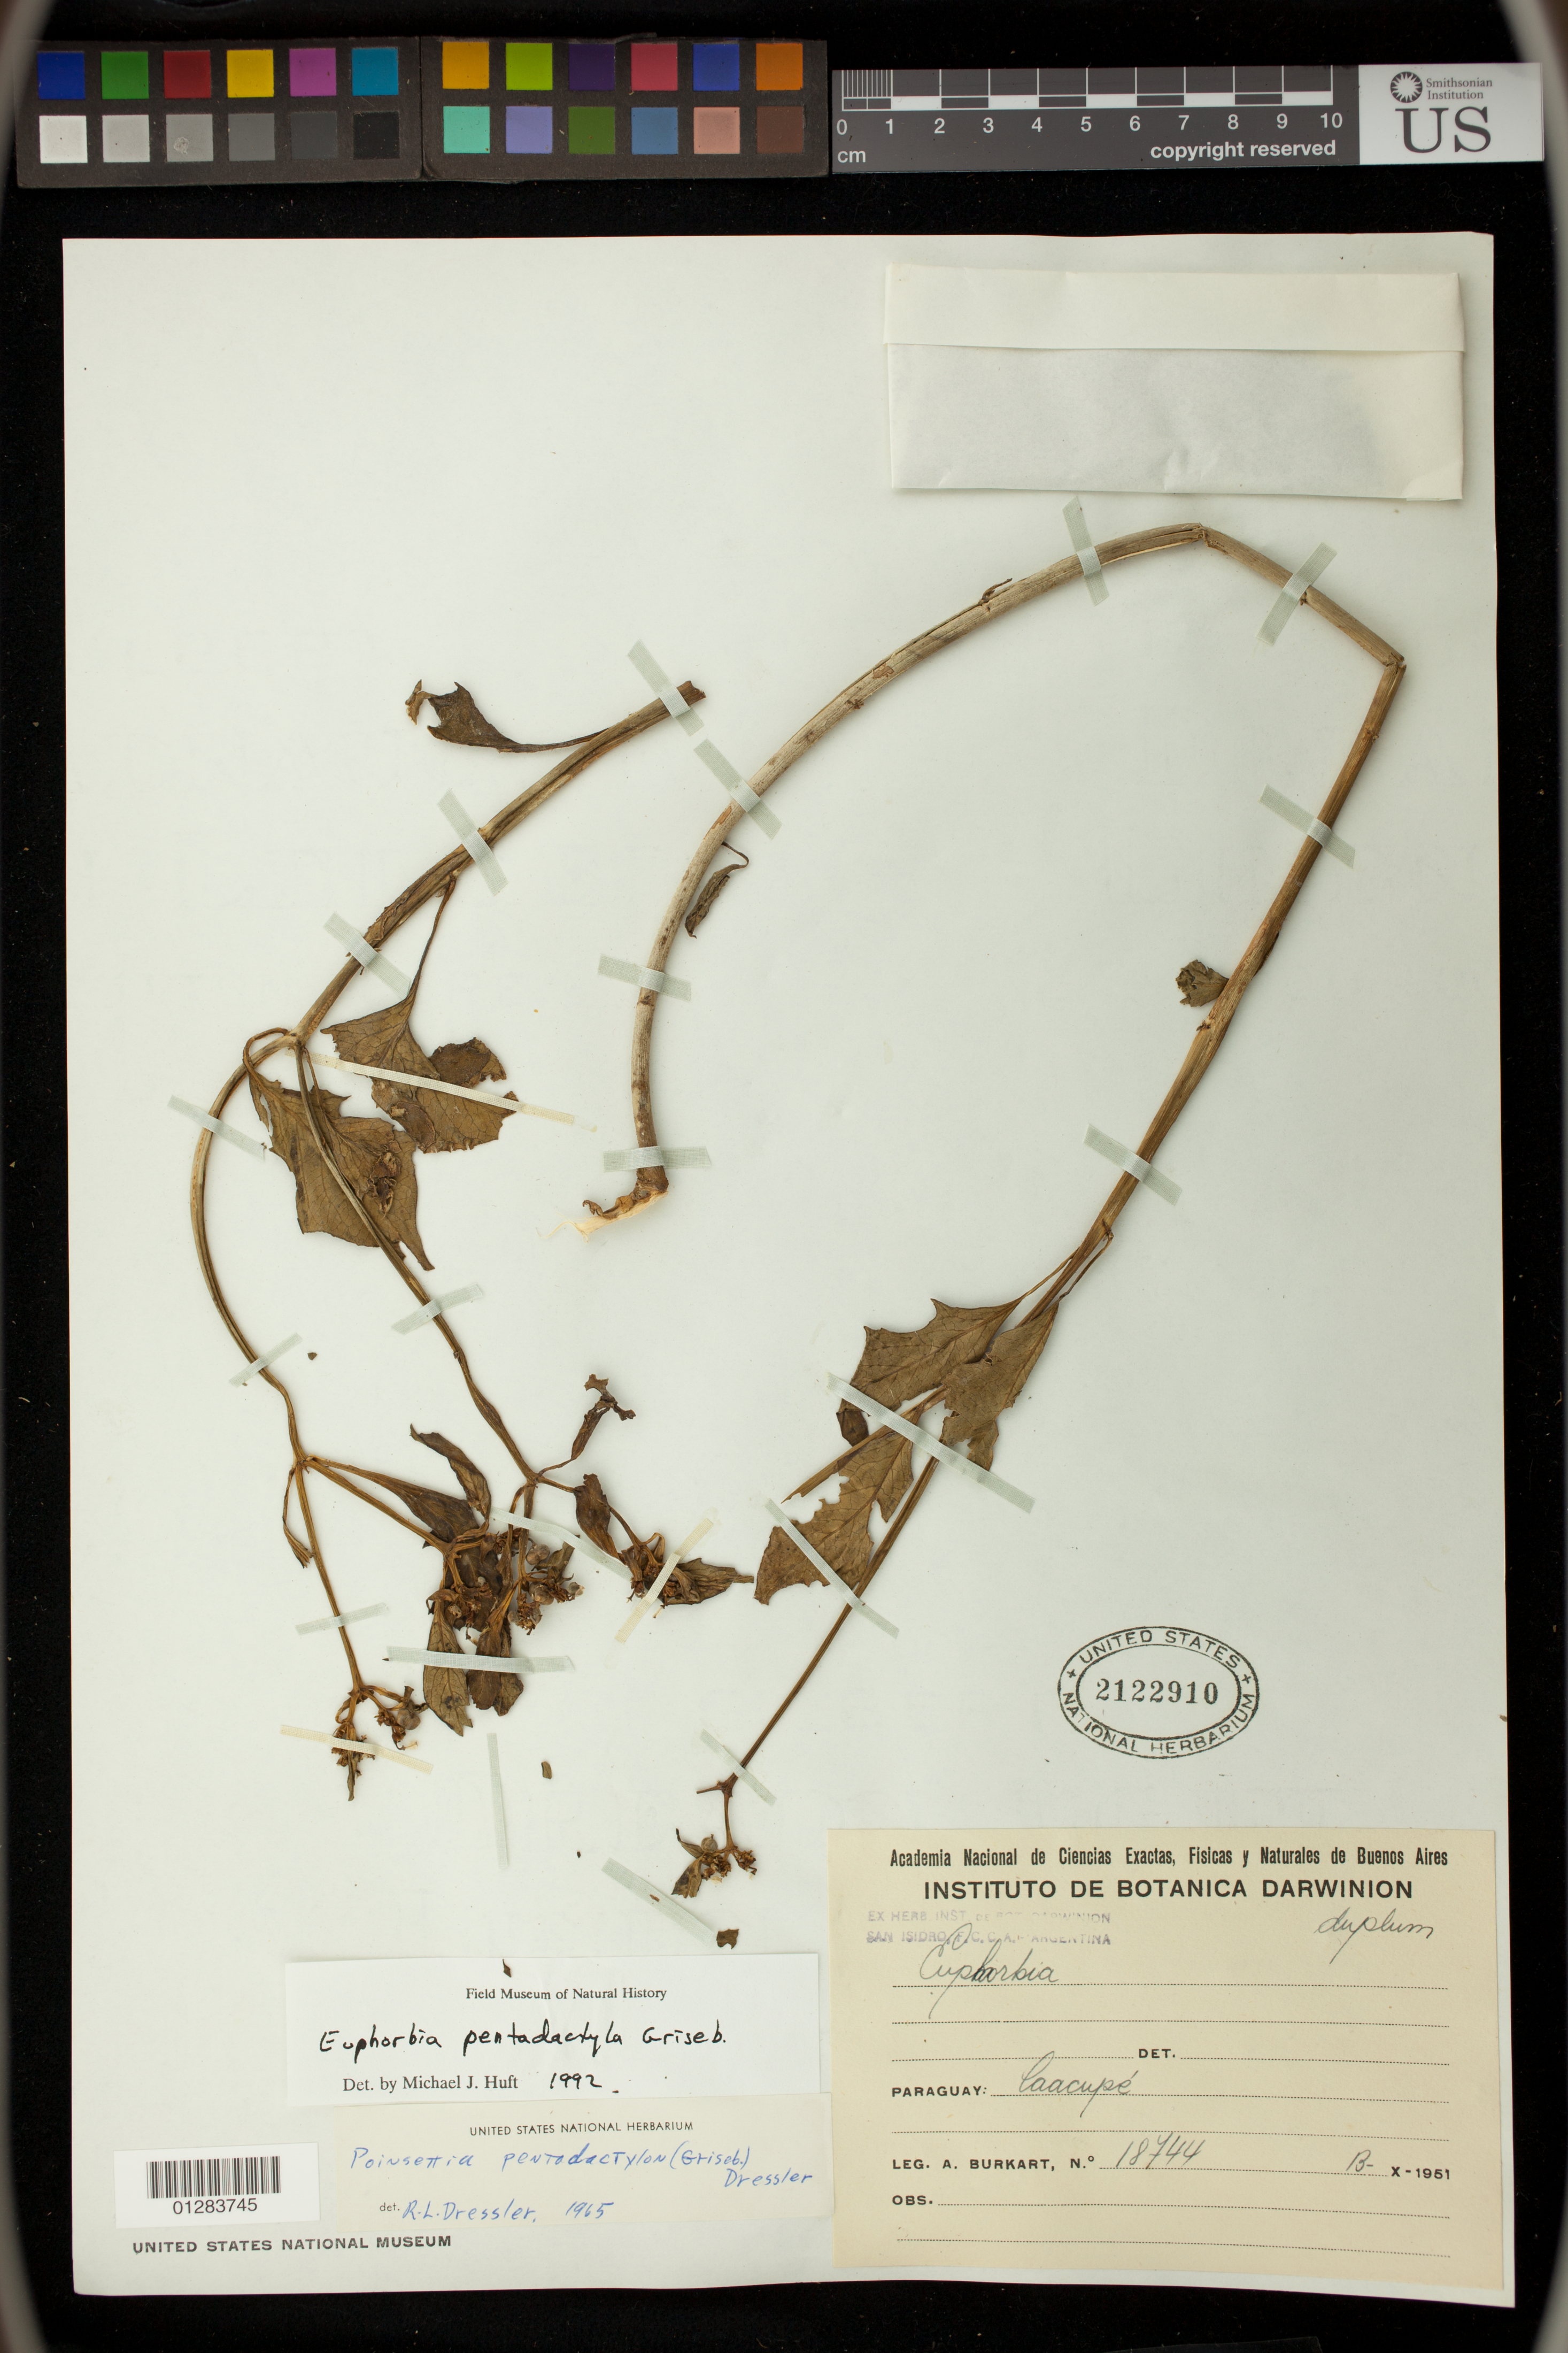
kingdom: Plantae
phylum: Tracheophyta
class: Magnoliopsida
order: Malpighiales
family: Euphorbiaceae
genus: Euphorbia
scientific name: Euphorbia heterophylla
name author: L.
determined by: Mayfield, M. H.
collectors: A. E. Burkart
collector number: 18744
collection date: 1951-10-13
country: Paraguay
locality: Caacupe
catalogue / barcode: US 2122910